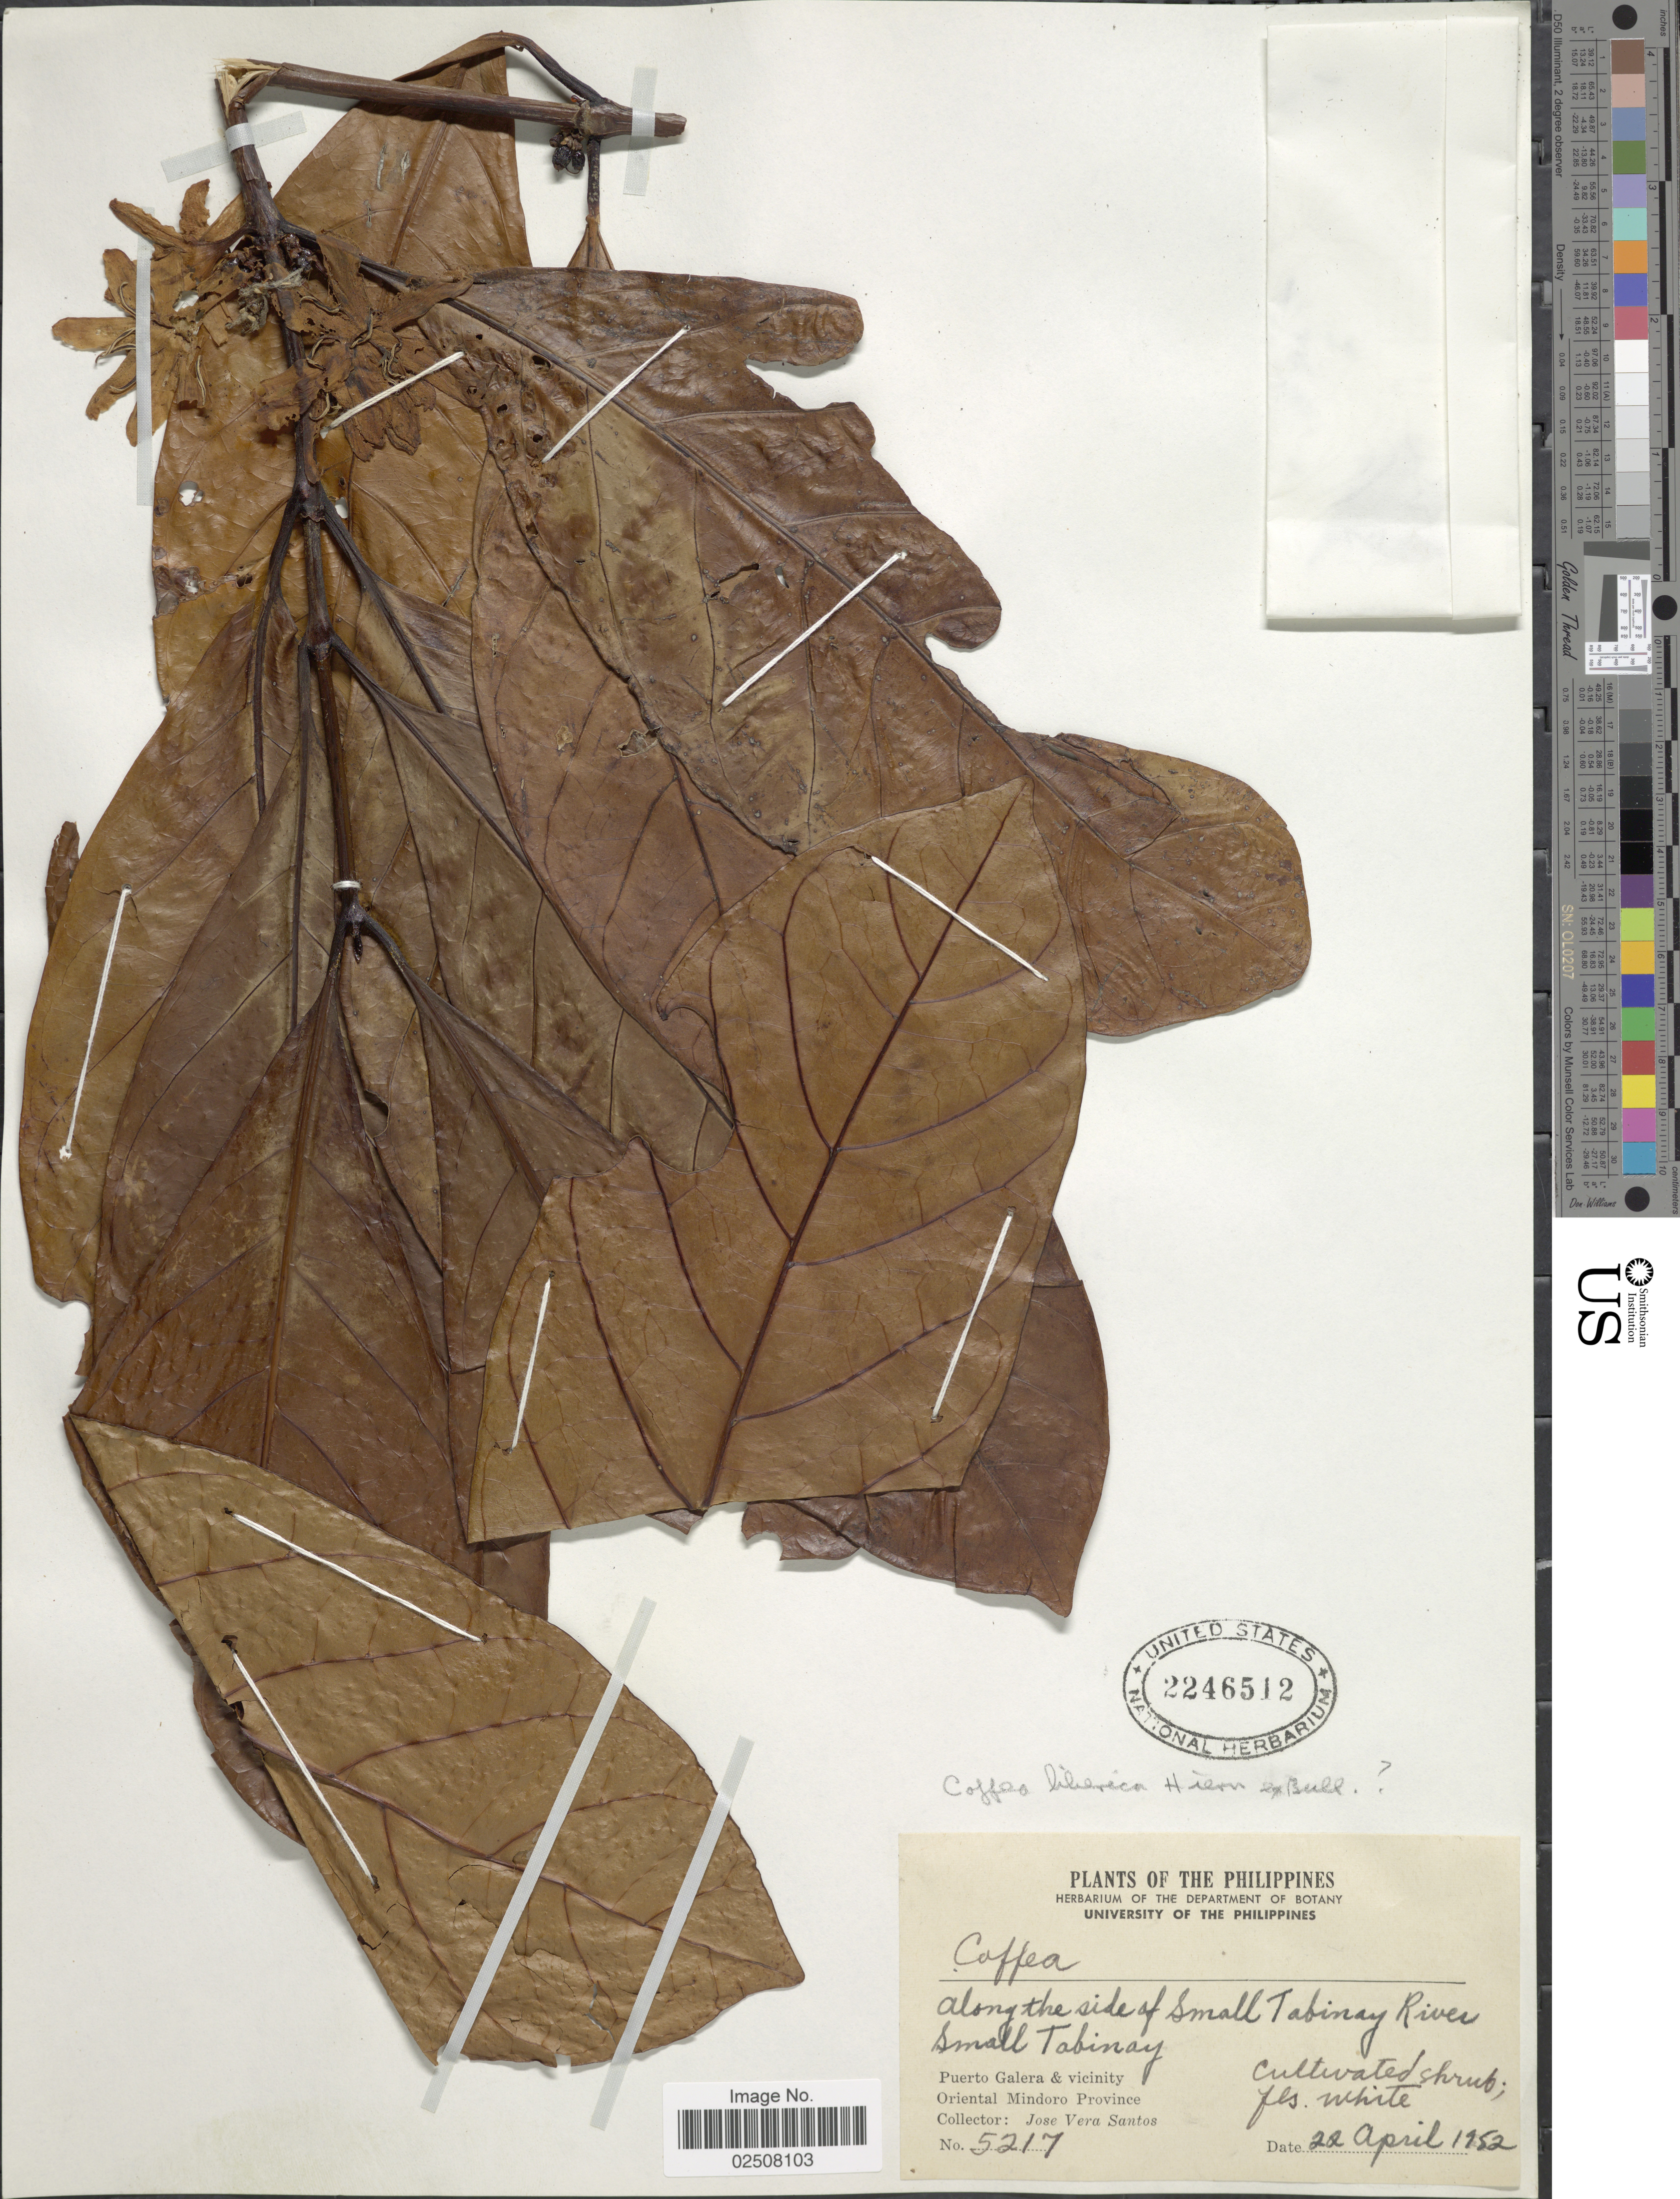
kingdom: Plantae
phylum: Tracheophyta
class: Magnoliopsida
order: Gentianales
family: Rubiaceae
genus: Coffea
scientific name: Coffea liberica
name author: Hiern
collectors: J. Santos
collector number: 5217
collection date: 1952-04-22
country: Philippines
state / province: Mimaropa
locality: Along the side of small Tabinay River, Small Tabinay, Puerto Galera & vicinity, Oriental Mindoro Province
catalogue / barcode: US 2246512